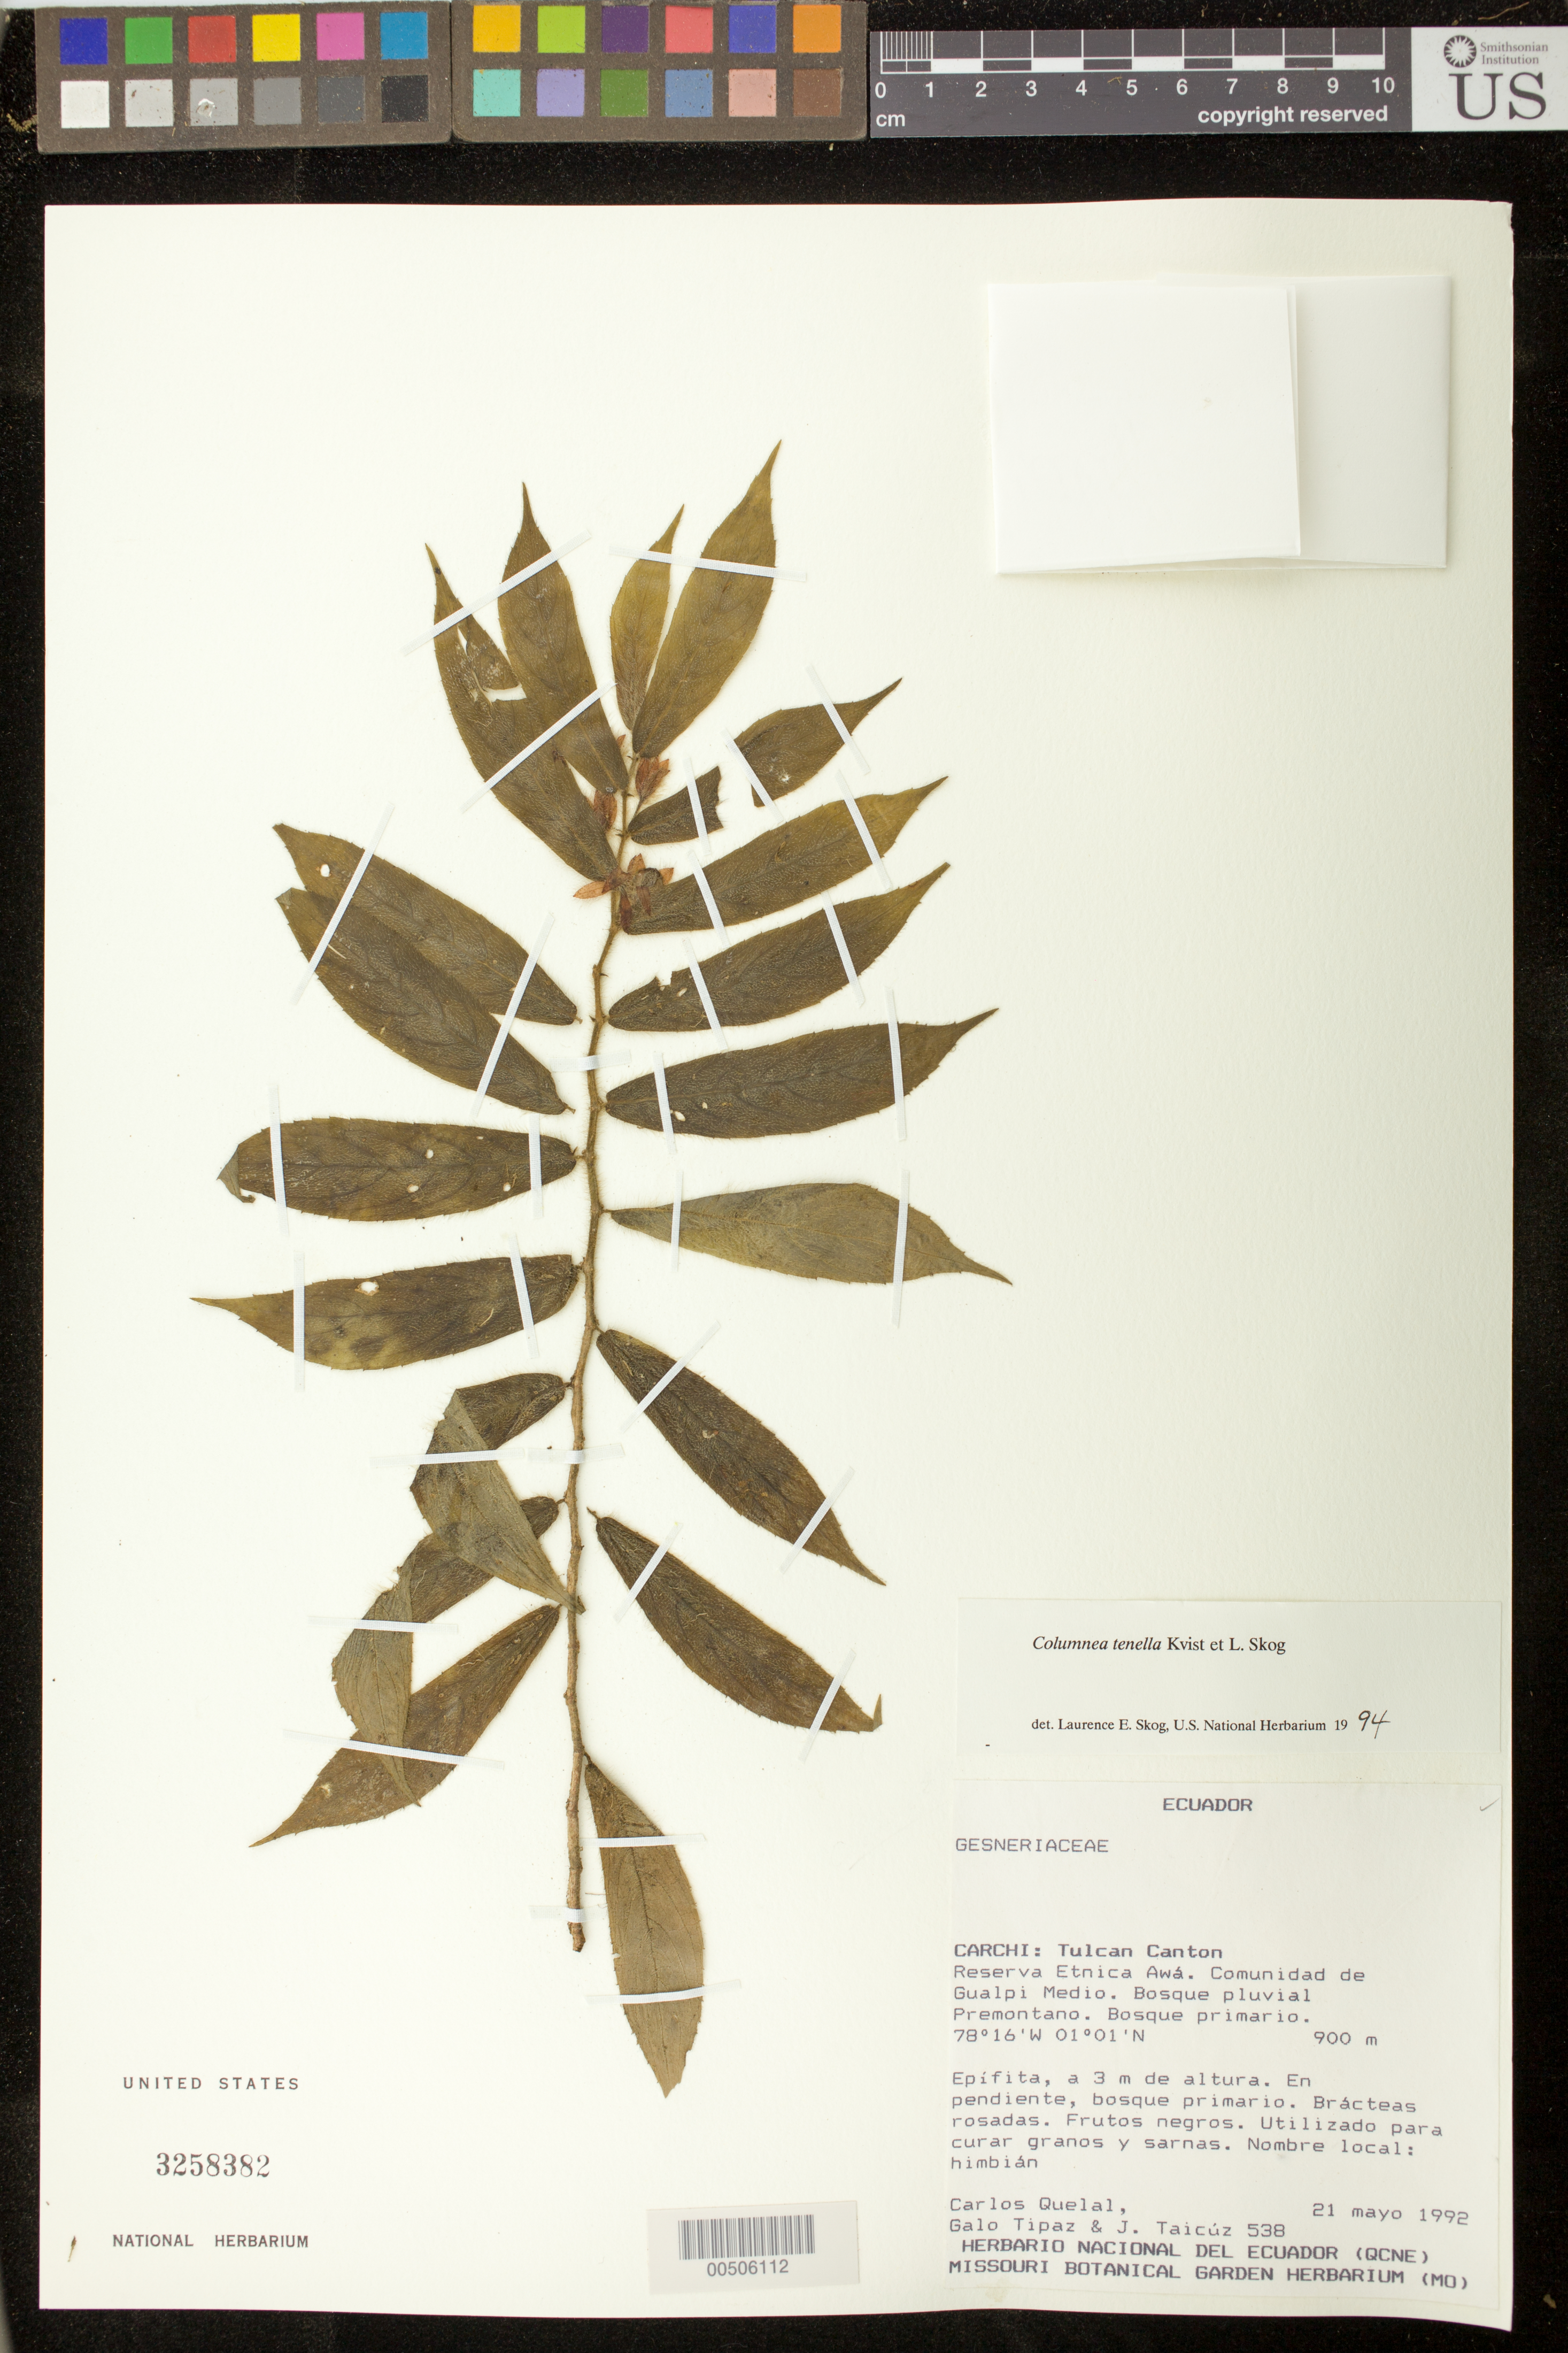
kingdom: Plantae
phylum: Tracheophyta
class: Magnoliopsida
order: Lamiales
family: Gesneriaceae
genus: Columnea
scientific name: Columnea tenella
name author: L.P. Kvist & L.E. Skog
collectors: C. Quelal, G. Tipaz & J. Taicuz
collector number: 538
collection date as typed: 21 May 1992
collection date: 1992-05-21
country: Ecuador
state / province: Carchi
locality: Tulcan Canton, Reserva Etnica Awá; comunidad de Gualpi Medio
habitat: Bosque pluvial premontano; en bosque primario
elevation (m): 900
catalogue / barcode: US 3258382